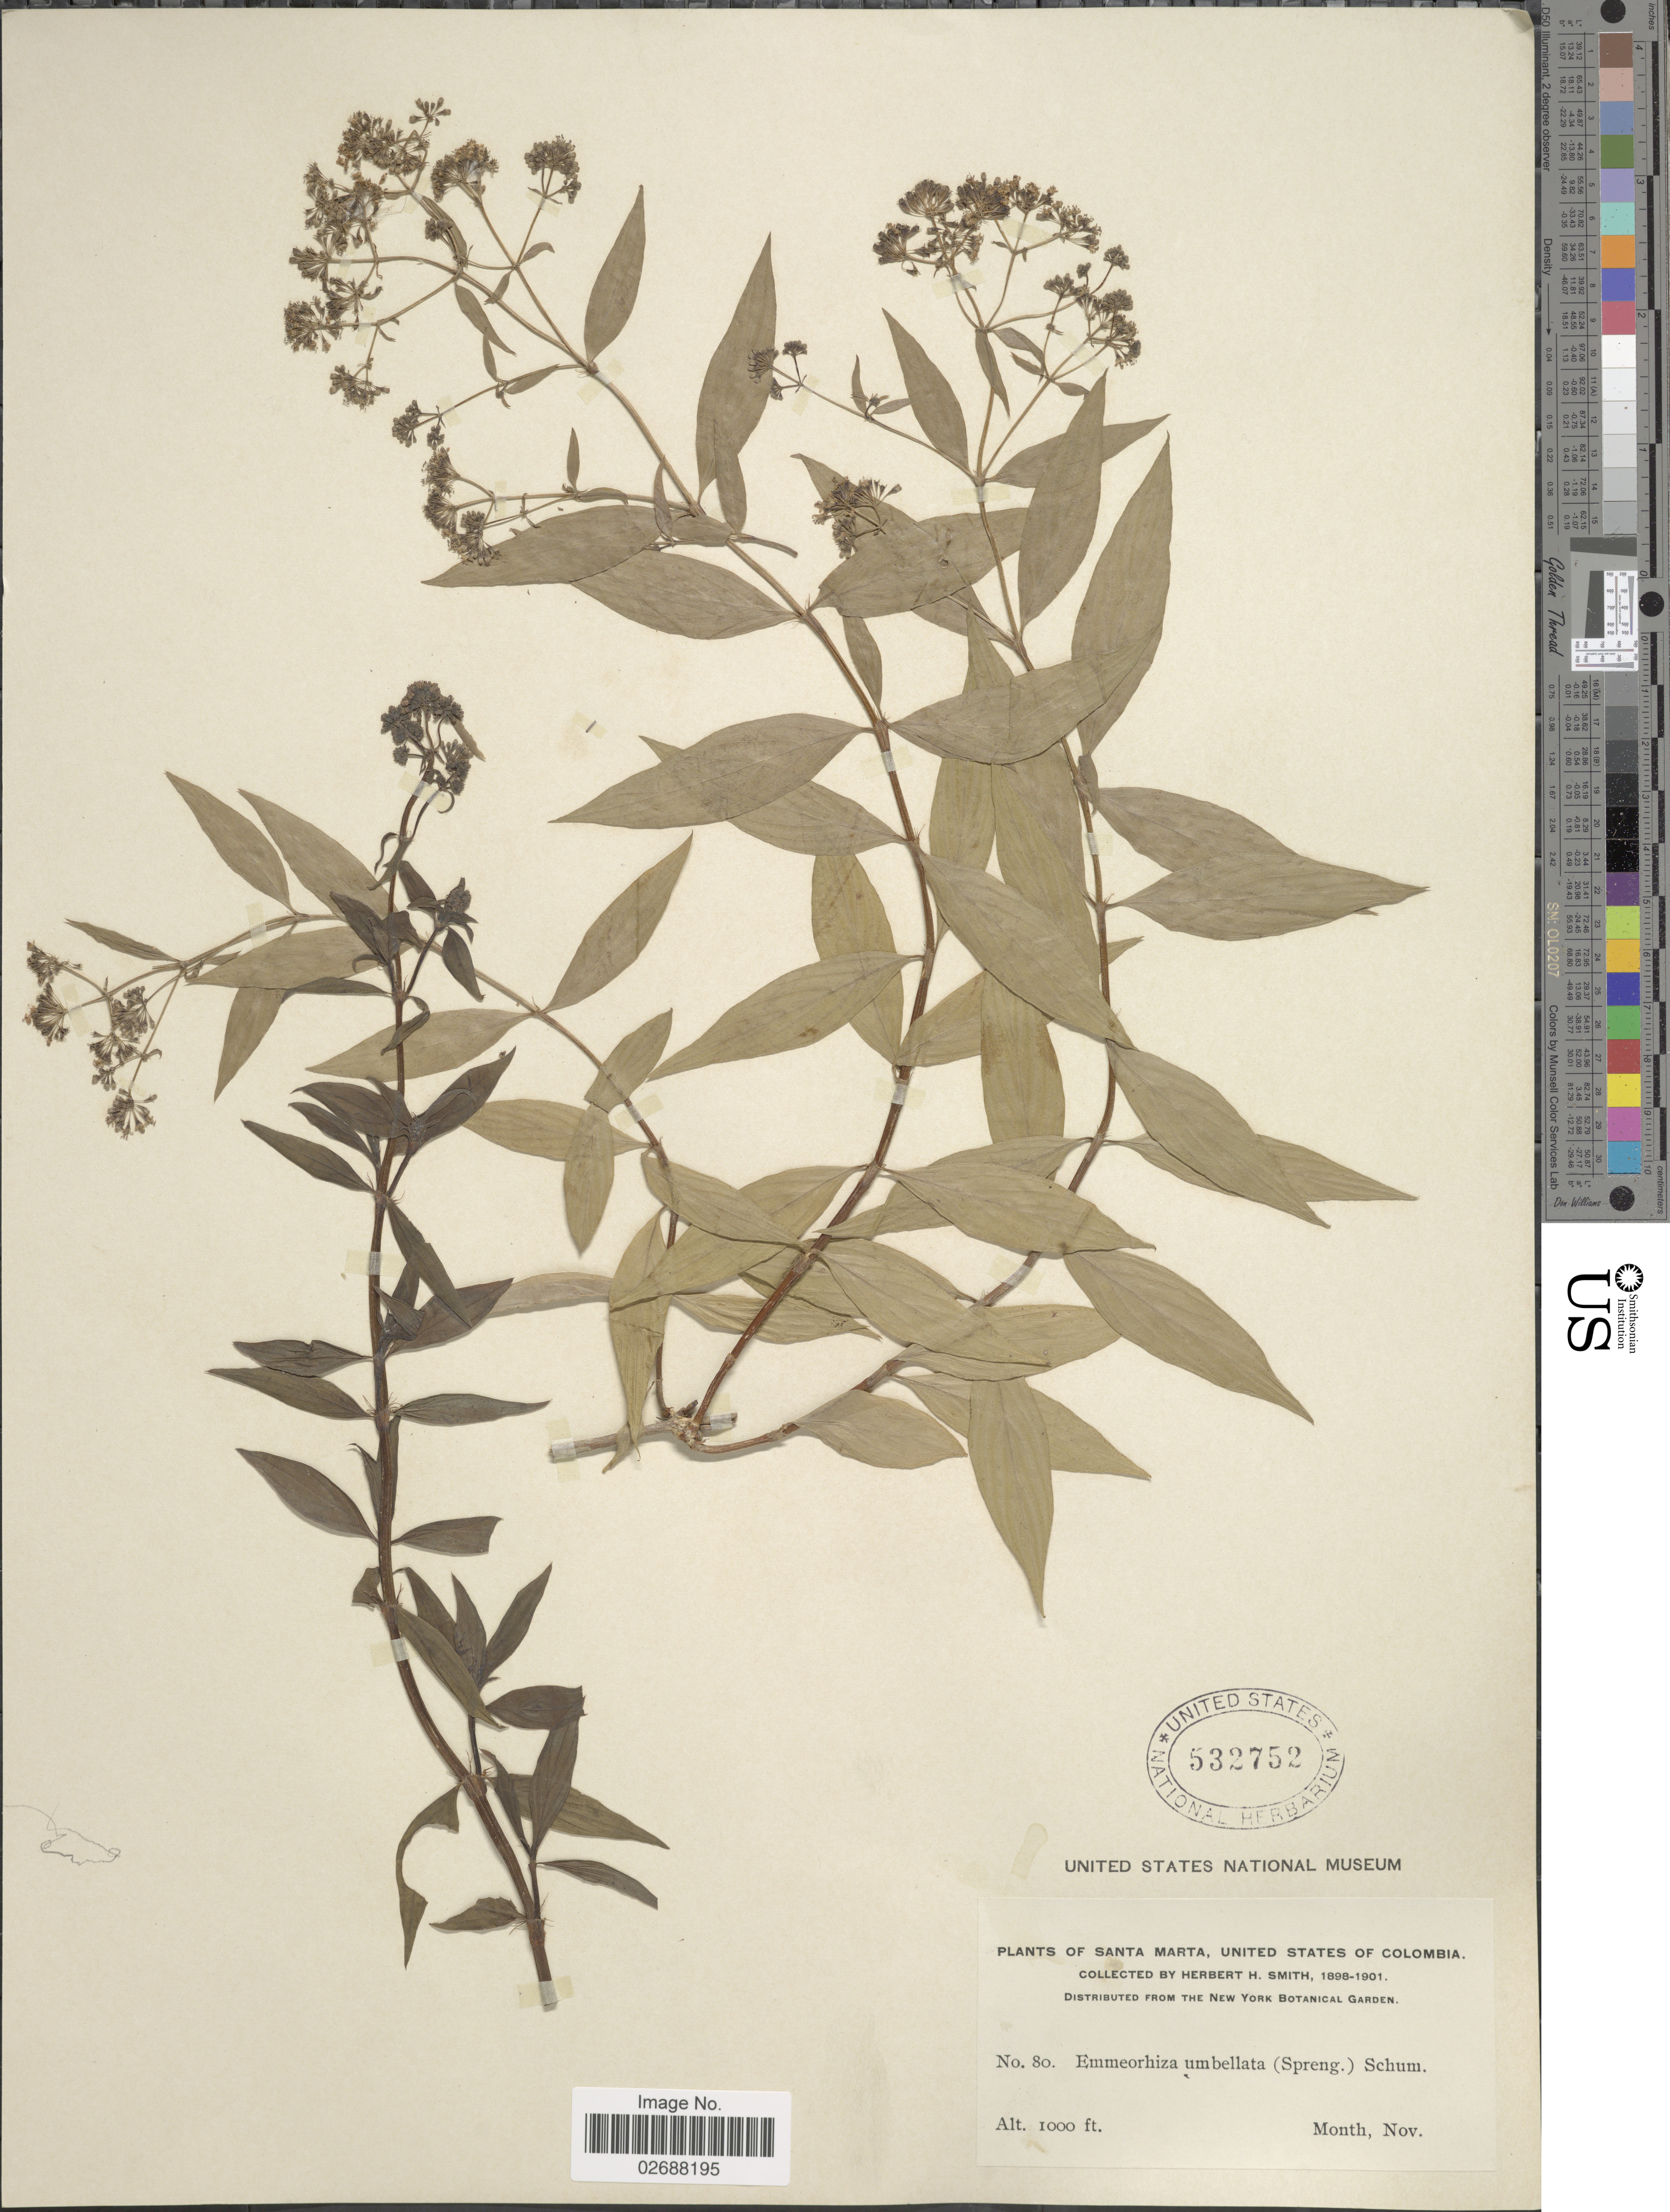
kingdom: Plantae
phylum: Tracheophyta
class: Magnoliopsida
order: Gentianales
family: Rubiaceae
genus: Emmeorhiza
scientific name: Emmeorhiza umbellata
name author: (Spreng.) K. Schum.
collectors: H. H. Smith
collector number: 80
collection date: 1898-11/1901-11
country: Colombia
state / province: Magdalena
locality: Santa Marta, United States of Colombia.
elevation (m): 305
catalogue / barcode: US 532752